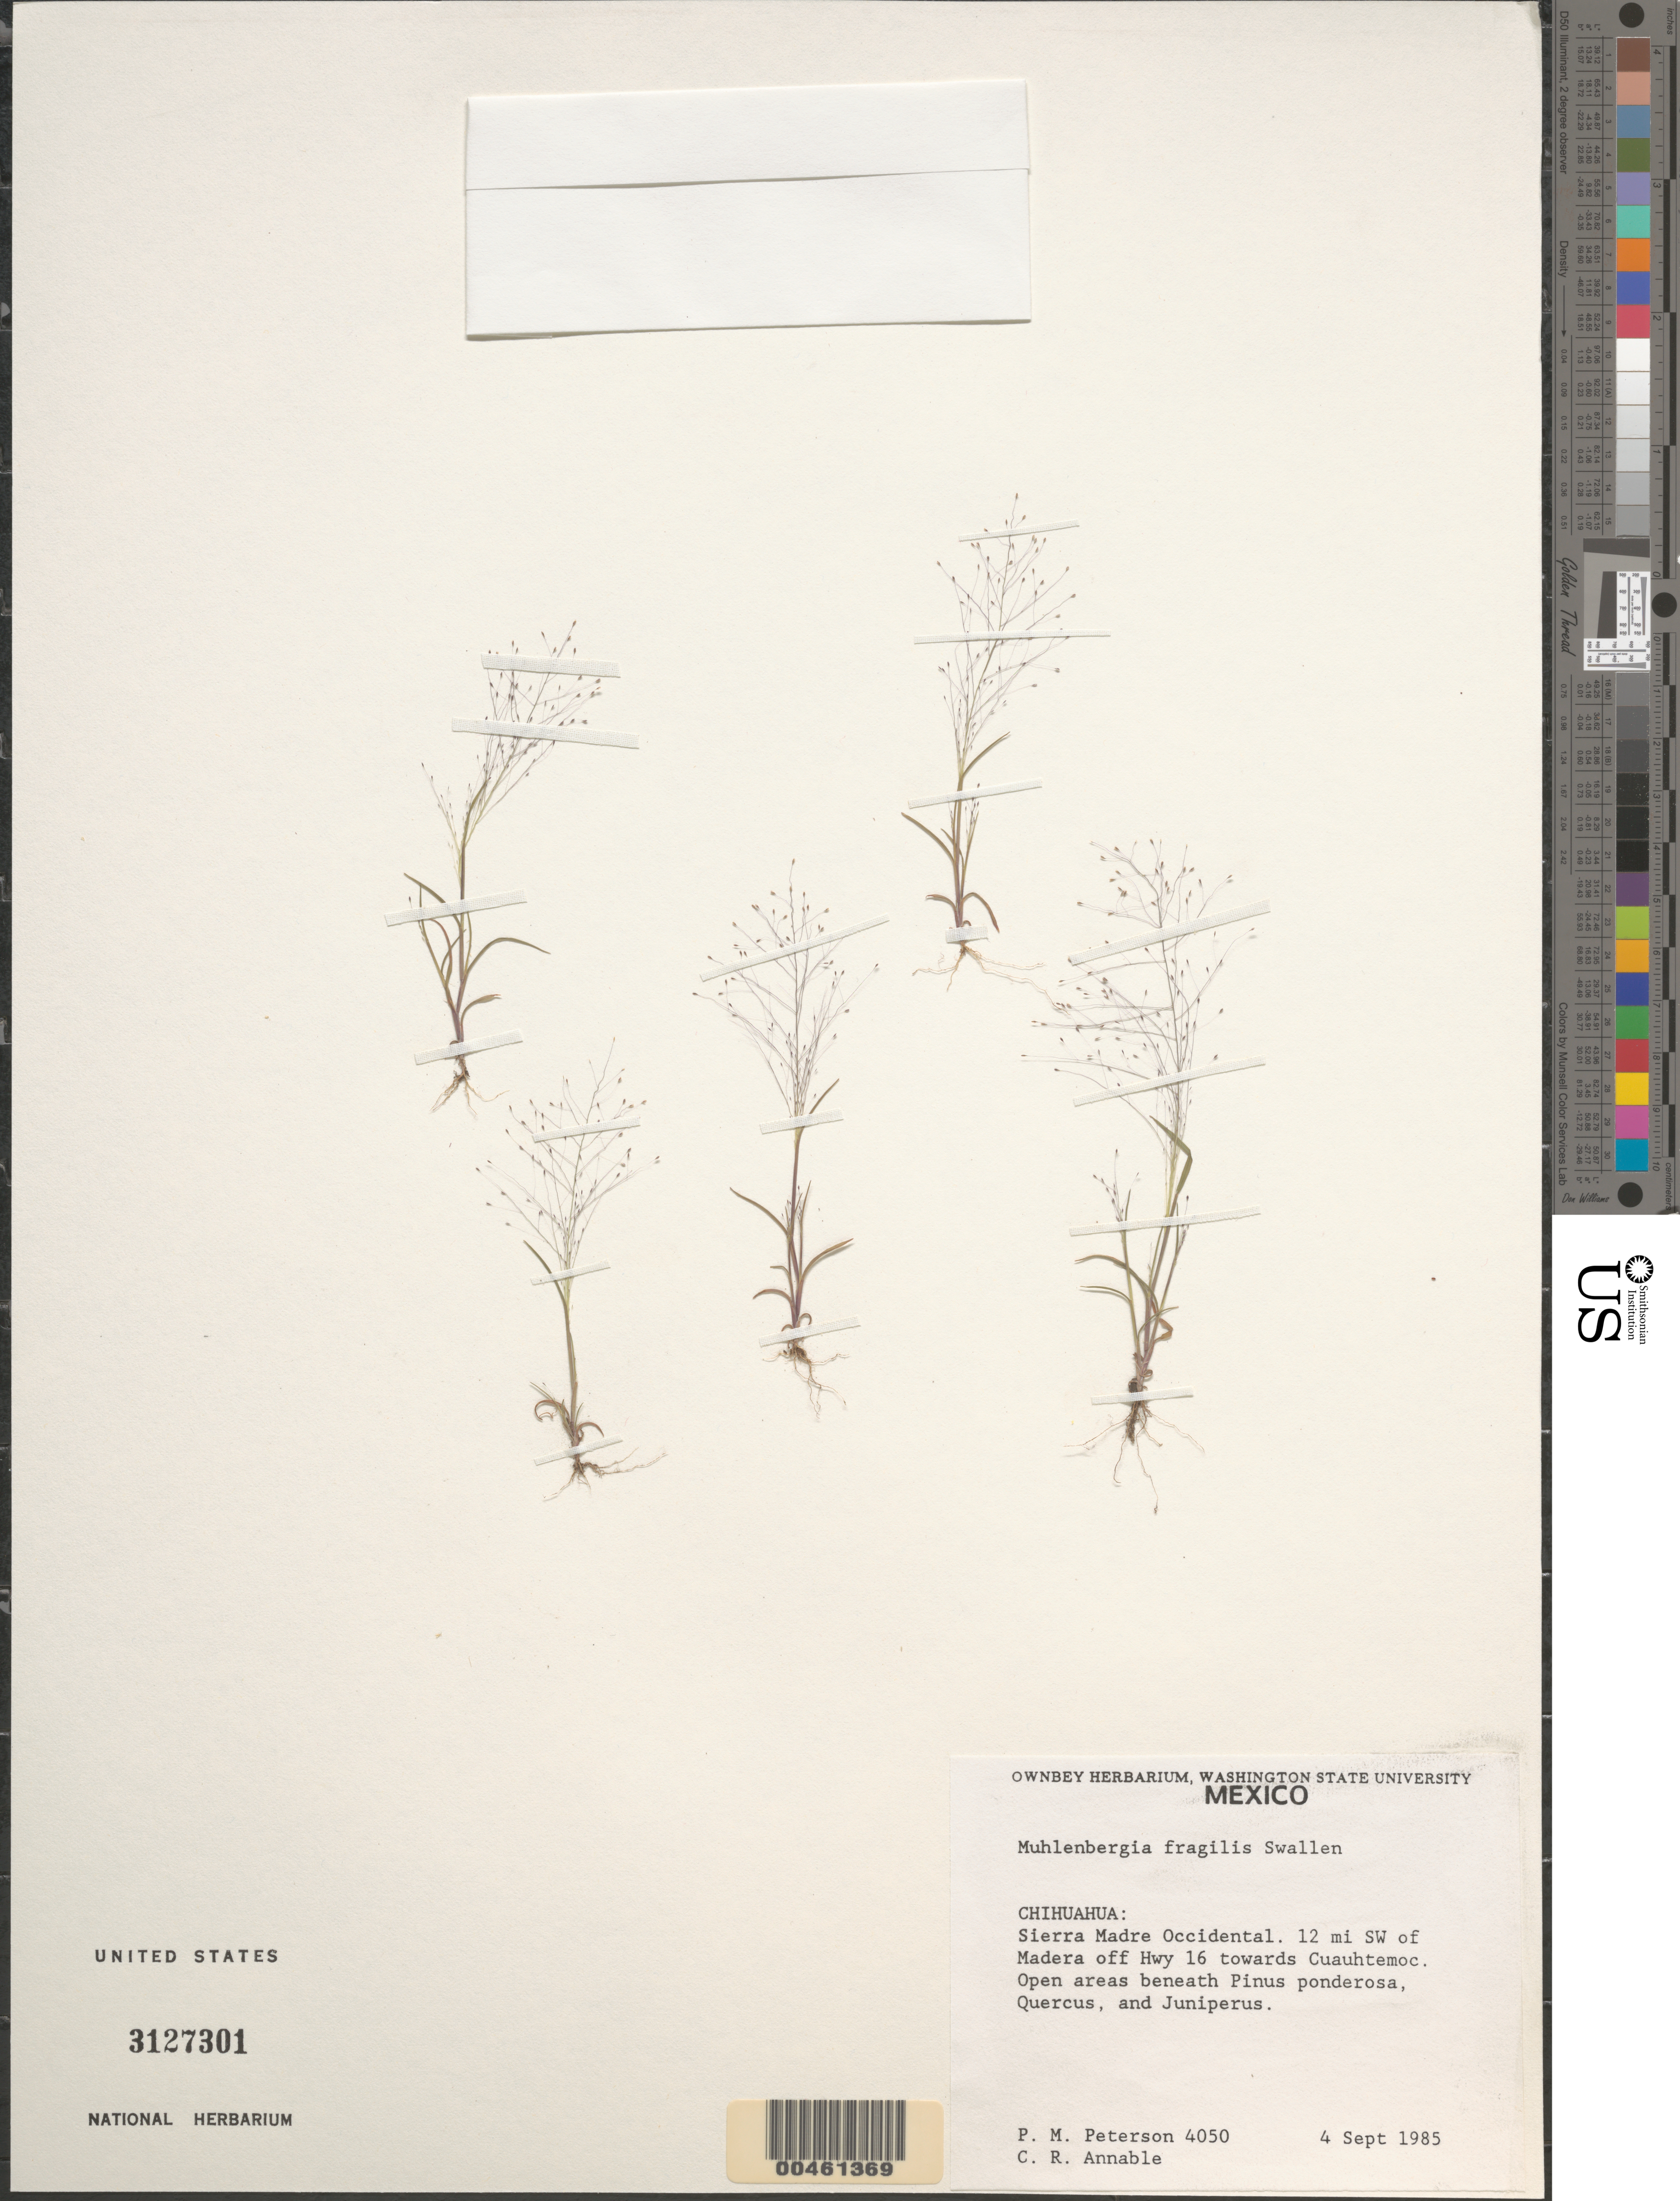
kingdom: Plantae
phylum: Tracheophyta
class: Liliopsida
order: Poales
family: Poaceae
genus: Muhlenbergia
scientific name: Muhlenbergia fragilis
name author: Swallen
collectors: P. M. Peterson & C. R. Annable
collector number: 04050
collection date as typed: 04 Sep 1985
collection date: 1985-09-04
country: Mexico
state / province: Chihuahua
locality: Sierra Madre Occidental, 12 miles SW of Madera off Hwy 16 towards Cuauhtemoc.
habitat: Open areas beneath Pinus ponderosa, Quercus sp. and Juniperus.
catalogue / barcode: US 3127301